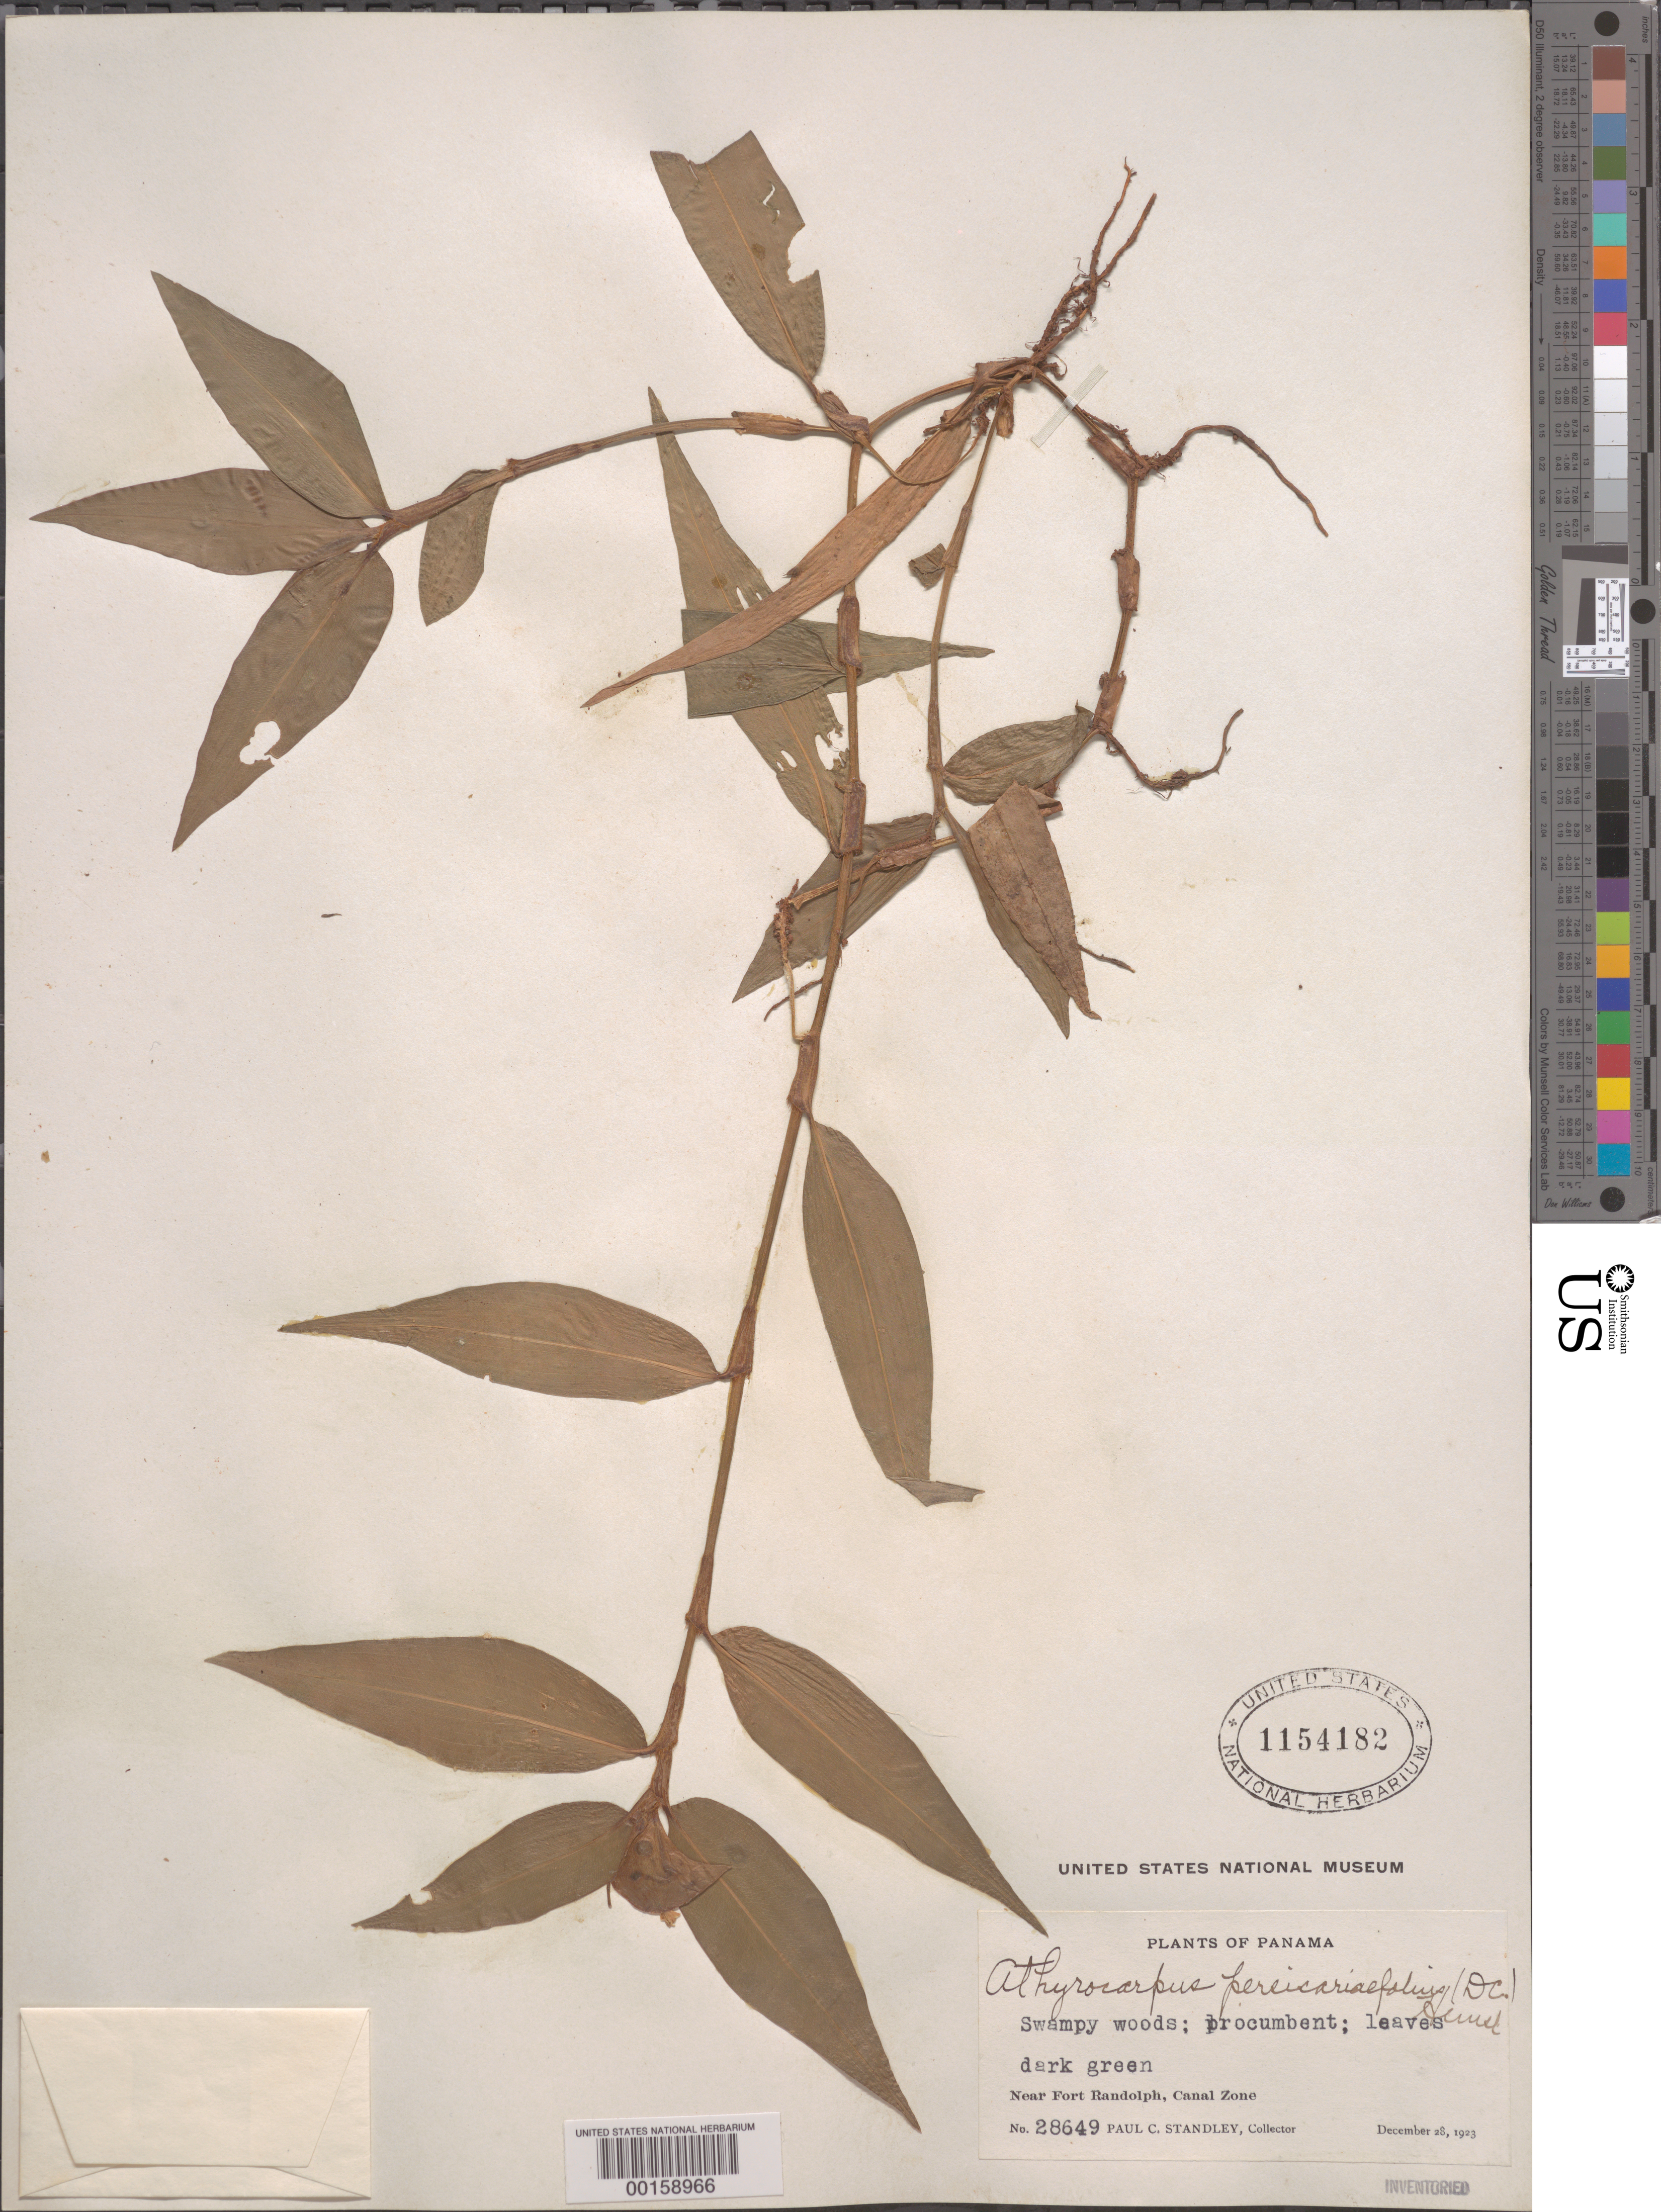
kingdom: Plantae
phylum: Tracheophyta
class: Liliopsida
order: Commelinales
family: Commelinaceae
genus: Commelina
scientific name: Commelina rufipes var. glabrata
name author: (D.R. Hunt) Faden & D.R. Hunt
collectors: P. C. Standley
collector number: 28649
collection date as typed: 28 Dec 1923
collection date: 1923-12-28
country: Panama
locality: Ft. Randolph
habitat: Swampy woods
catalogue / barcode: US 1154182